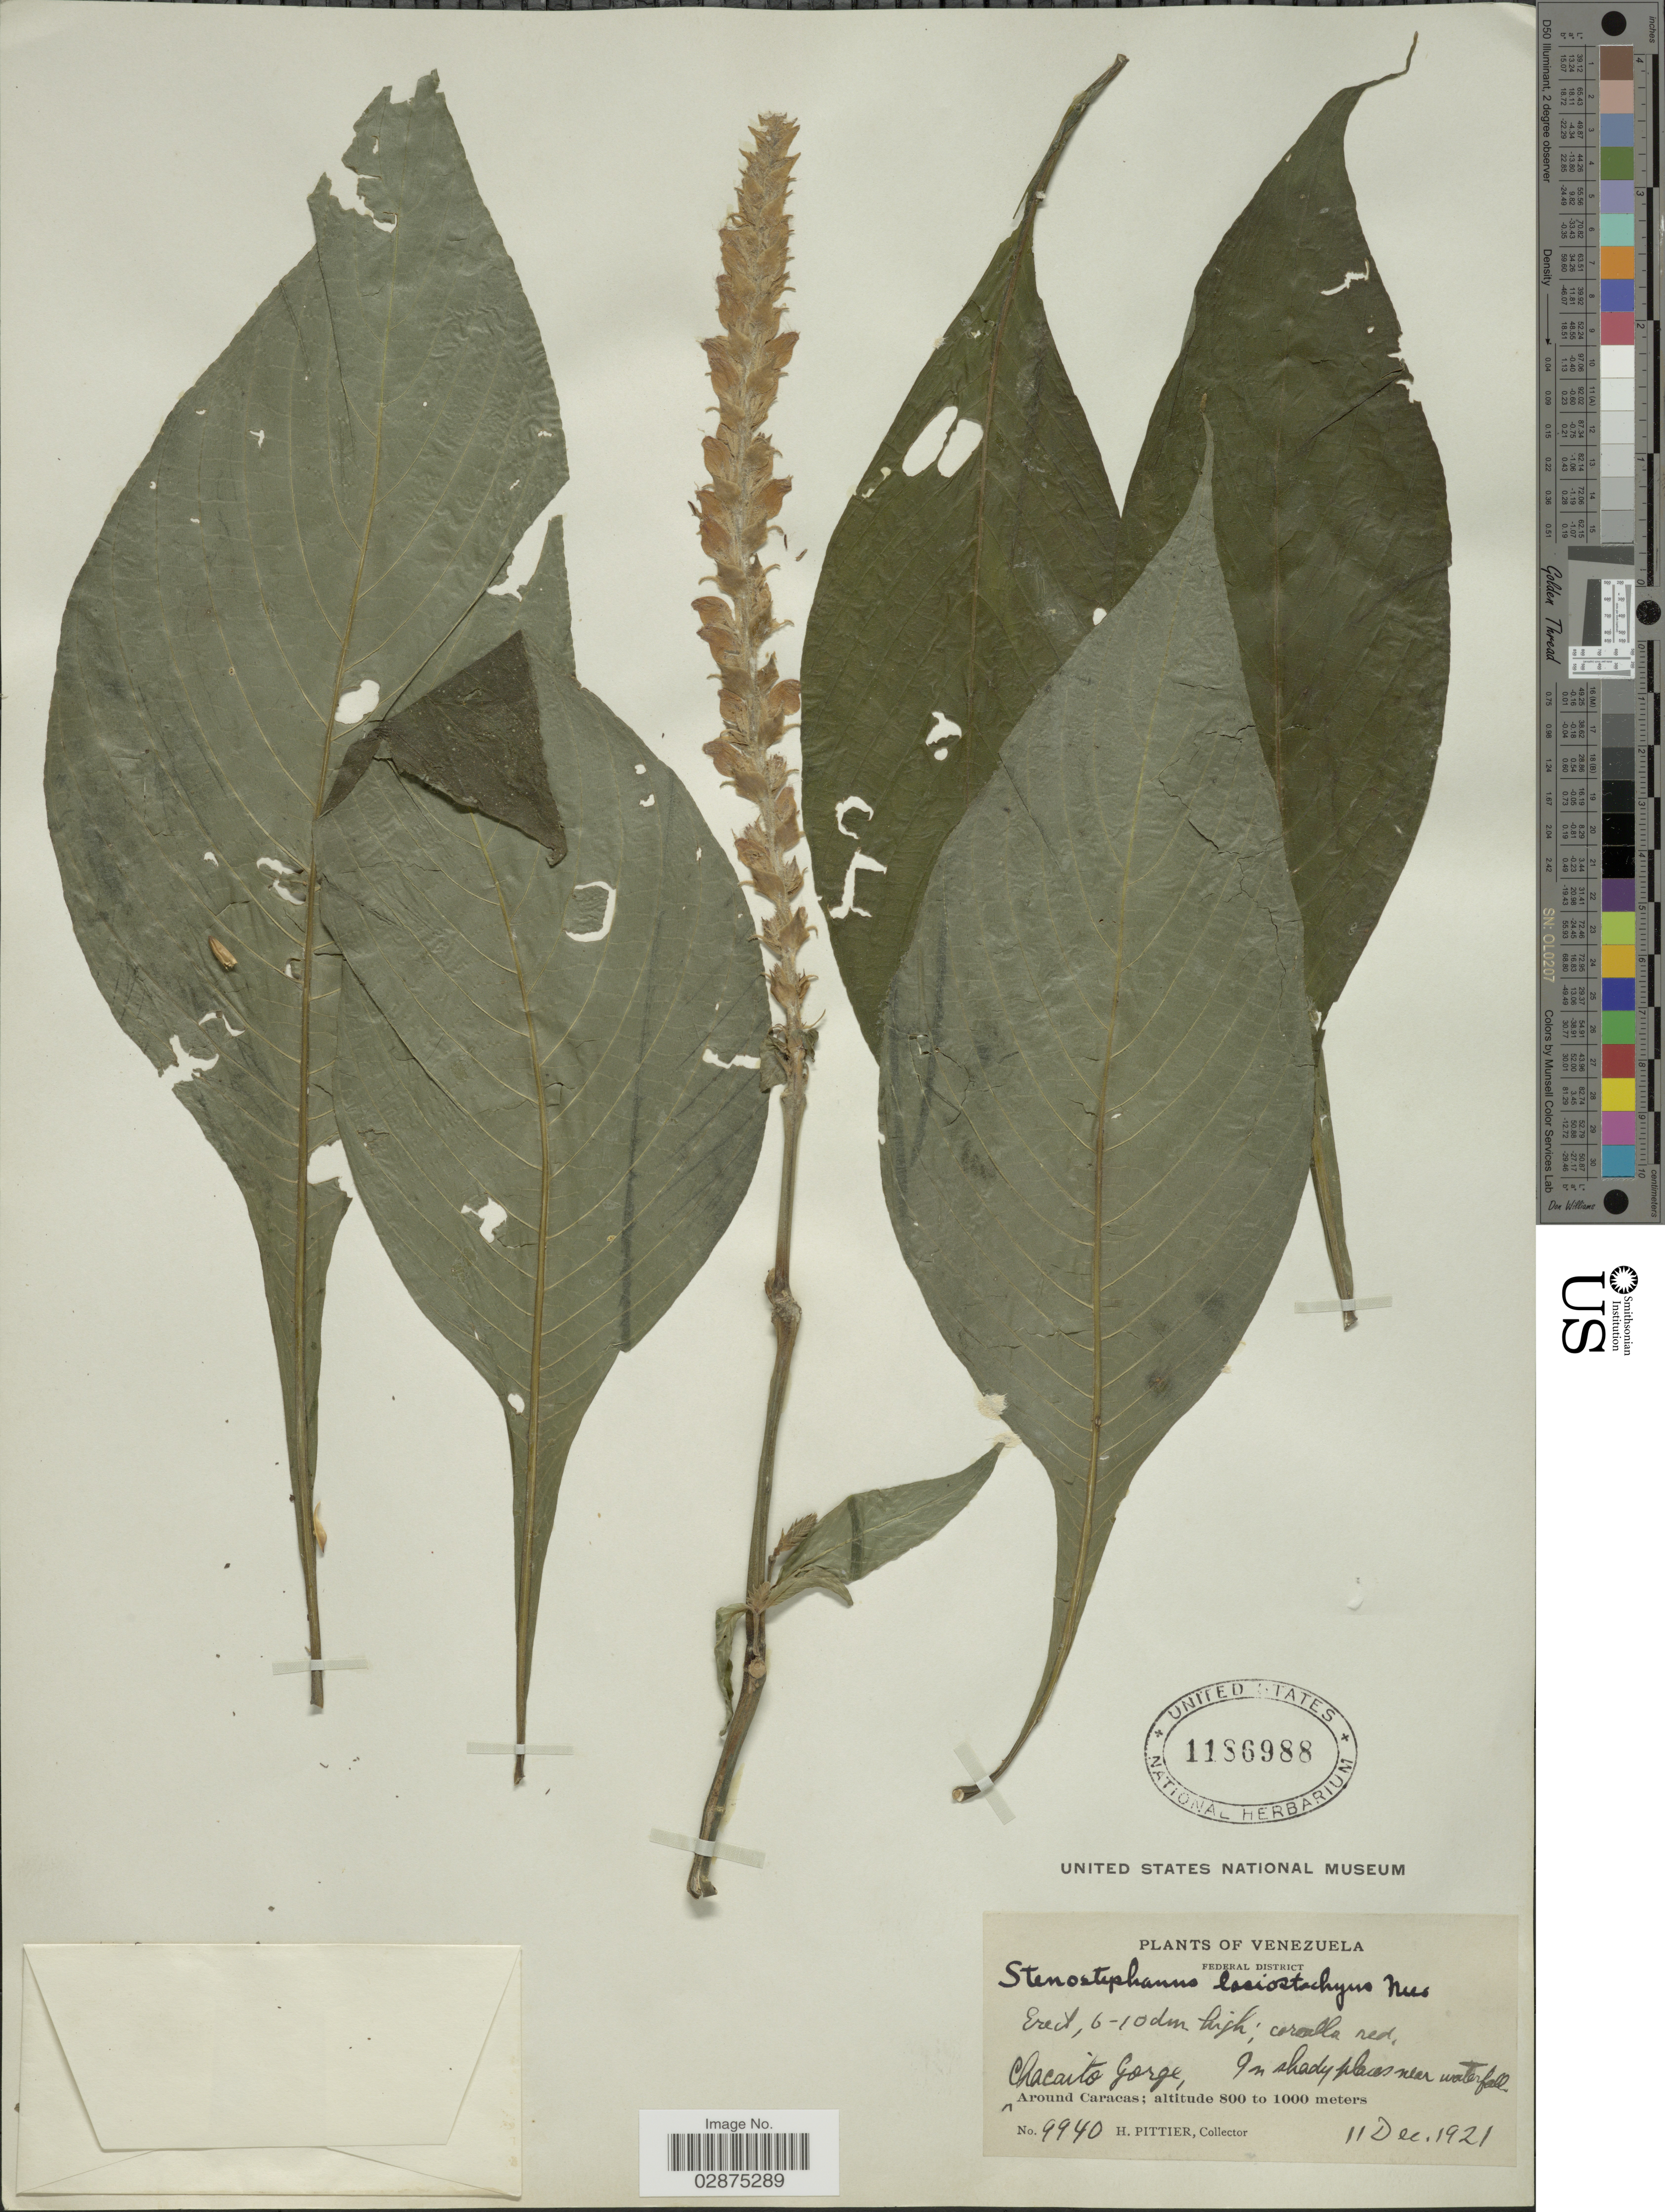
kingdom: Plantae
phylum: Tracheophyta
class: Magnoliopsida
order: Lamiales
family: Acanthaceae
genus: Stenostephanus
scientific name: Stenostephanus lasiostachyus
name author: Nees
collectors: H. F. Pittier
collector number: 9940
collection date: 1921-12-11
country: Venezuela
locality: Federal District. Chacaito Gorge. Around Caracas.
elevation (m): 800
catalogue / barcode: US 1186988